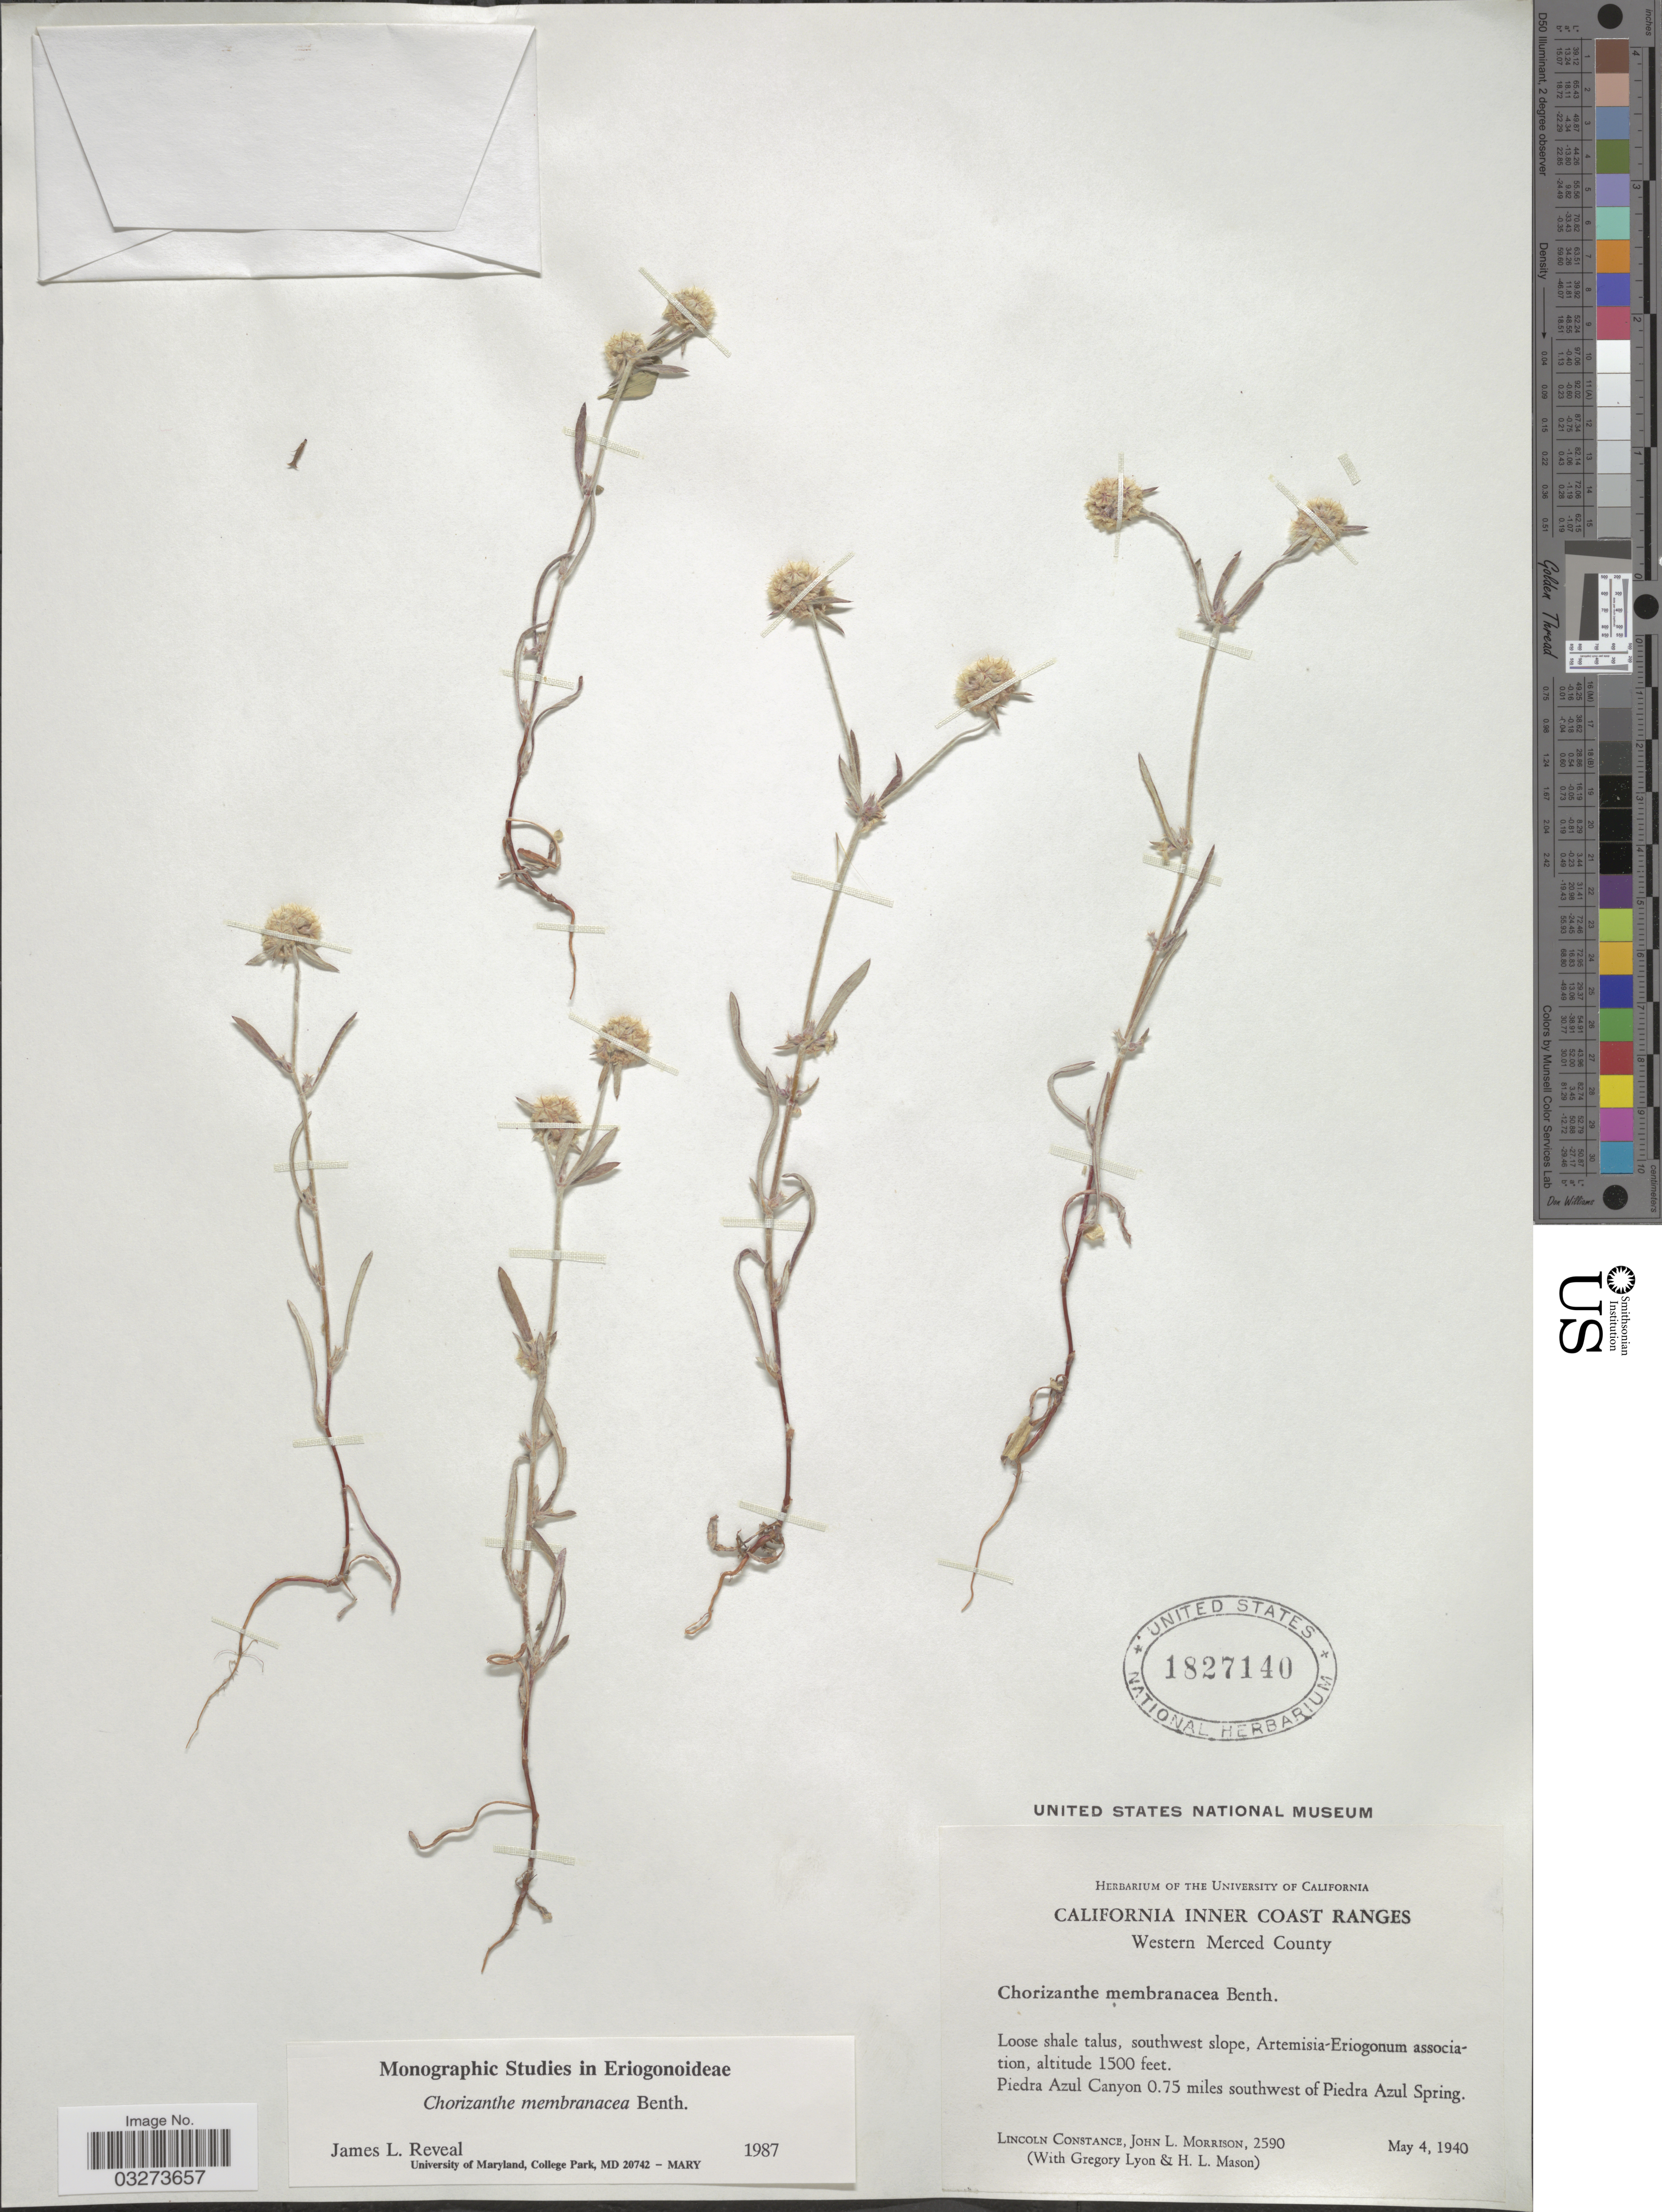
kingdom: Plantae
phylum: Tracheophyta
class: Magnoliopsida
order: Caryophyllales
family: Polygonaceae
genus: Chorizanthe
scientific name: Chorizanthe membranacea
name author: Benth.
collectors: L. Constance, J. Morrison, G. Lyon & H. L. Mason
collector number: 2590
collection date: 1940-05-04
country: United States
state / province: California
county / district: Merced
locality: California Inner Coast Ranges, Western Merced County, Piedra Azul Canyon, 0.75 miles southwest of Piedra Azul Spring.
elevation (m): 457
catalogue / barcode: US 1827140